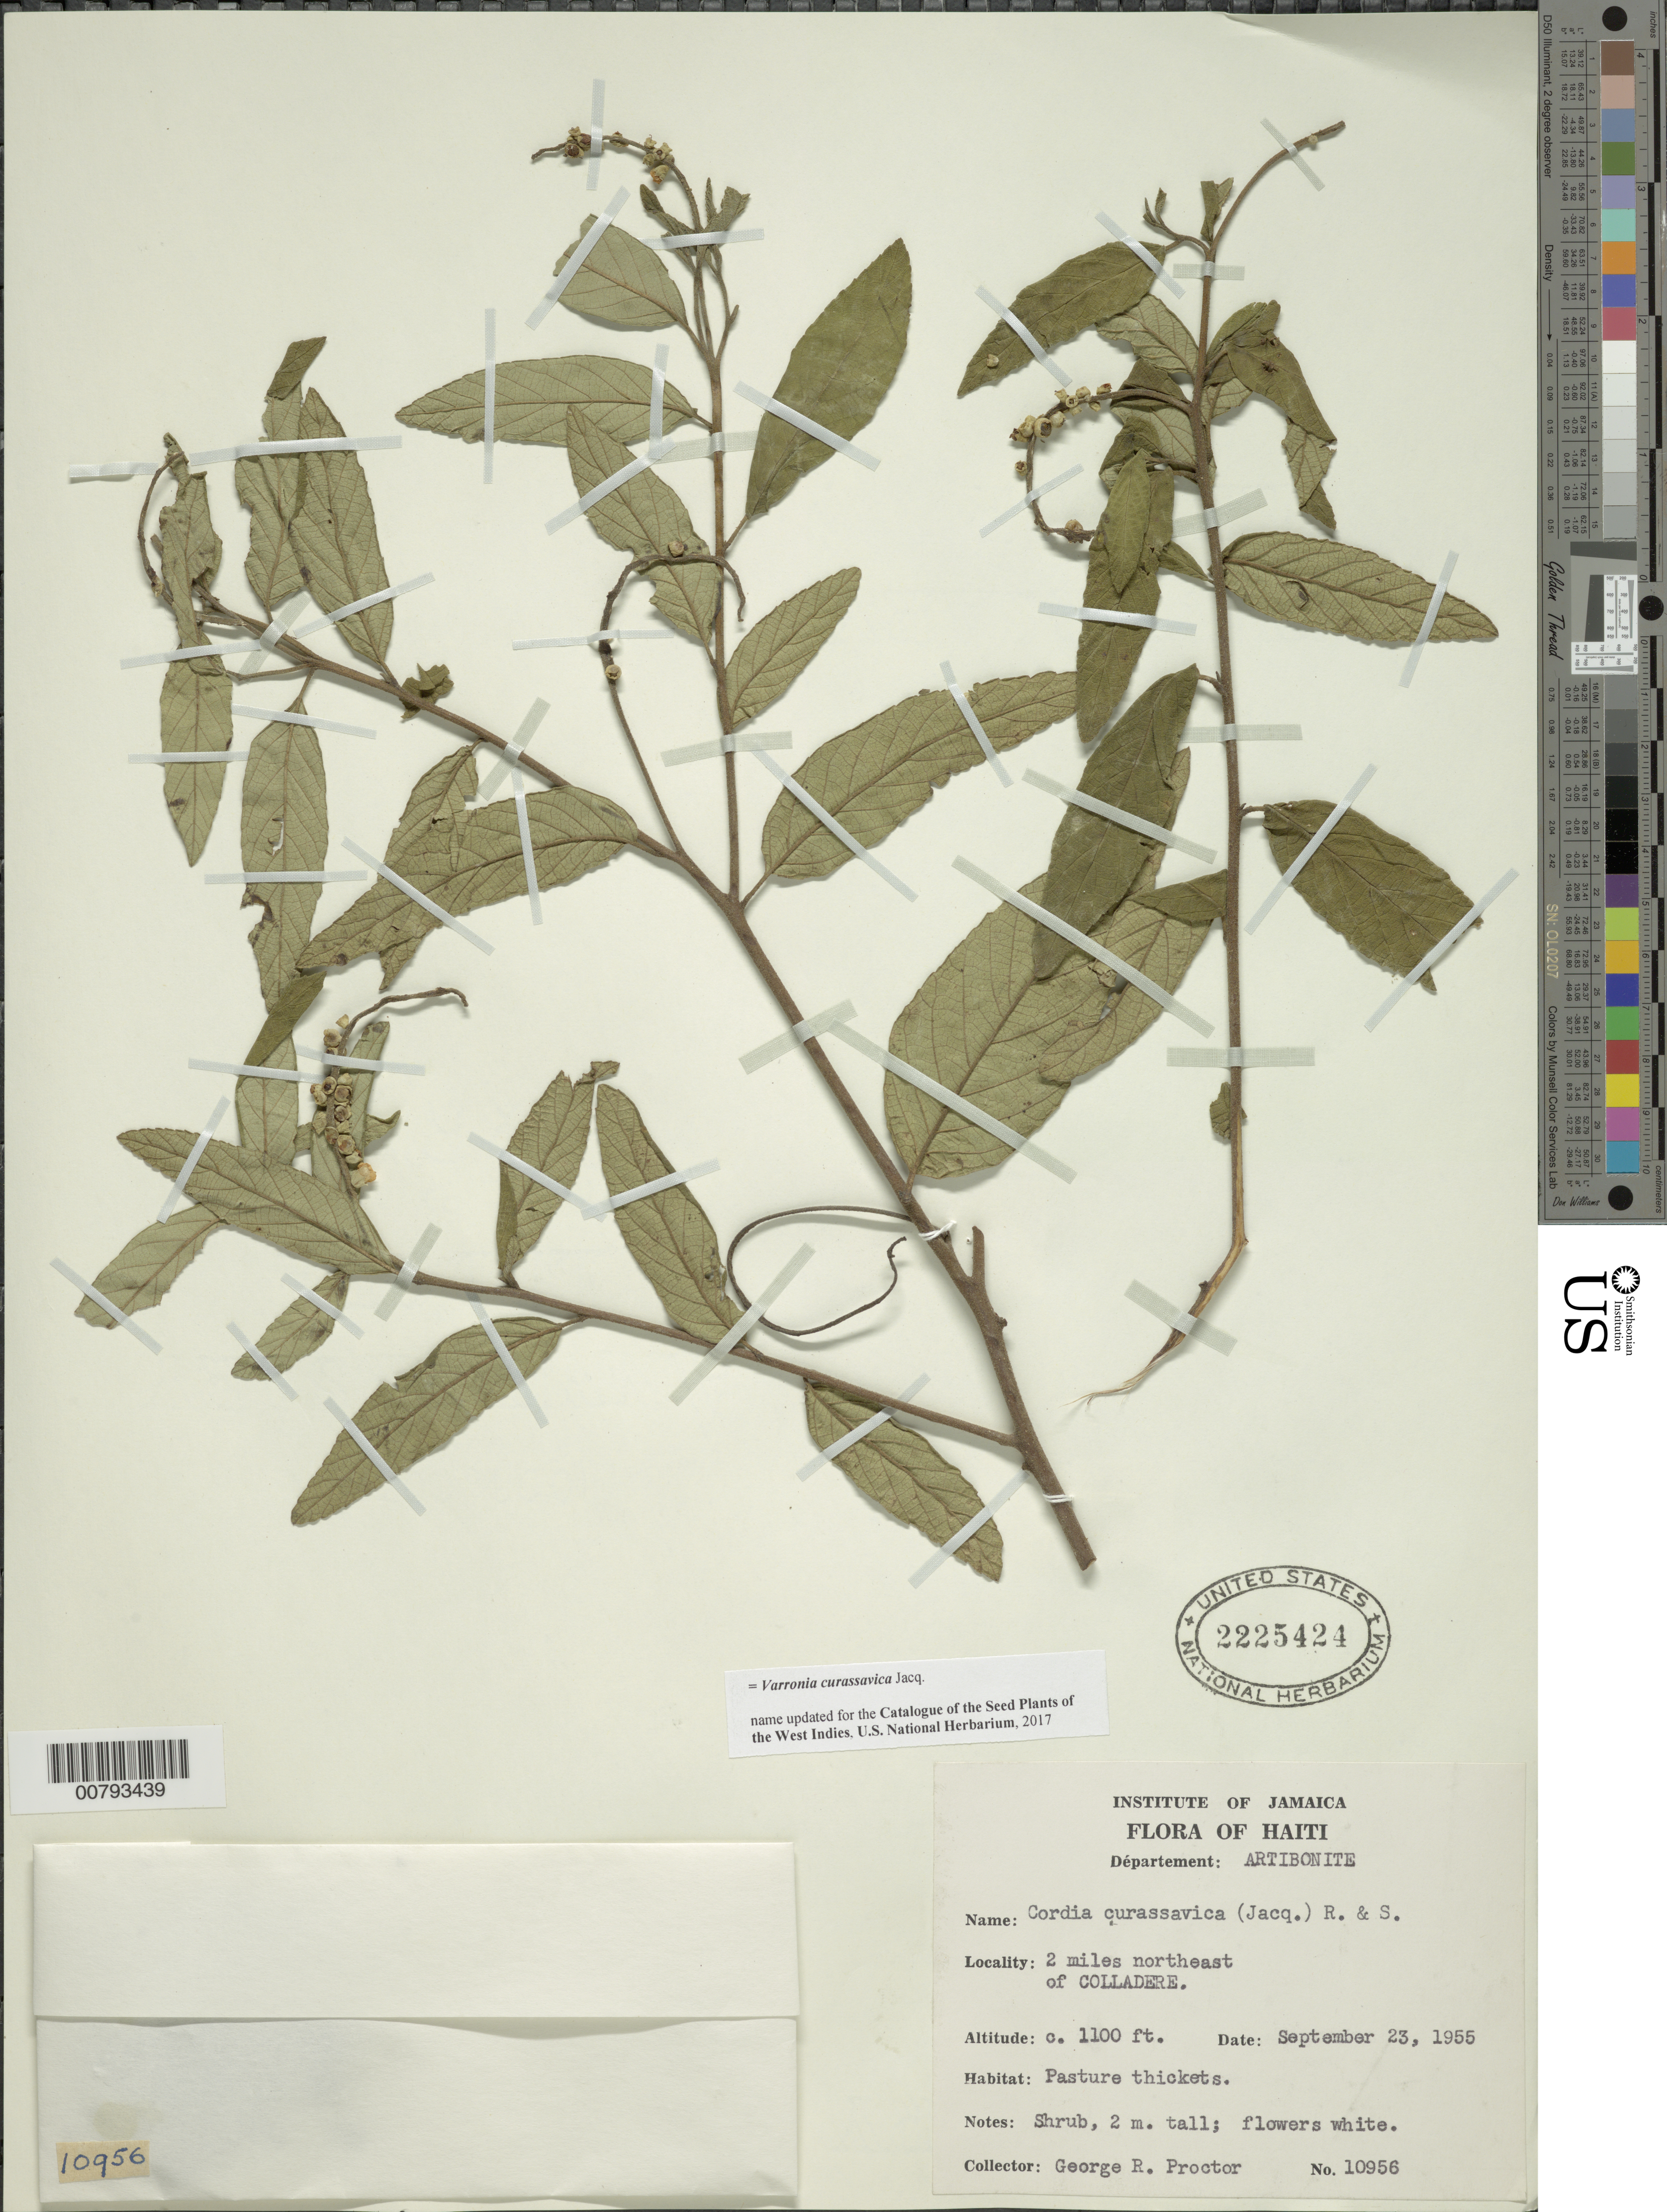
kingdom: Plantae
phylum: Tracheophyta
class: Magnoliopsida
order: Boraginales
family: Cordiaceae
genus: Varronia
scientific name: Varronia curassavica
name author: Jacq.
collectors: G. R. Proctor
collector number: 10956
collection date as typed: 23 Sep 1955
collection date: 1955-09-23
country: Haiti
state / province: Artibonite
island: Hispaniola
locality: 2 miles northeast of Colladere.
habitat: Pasture thickets.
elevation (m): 335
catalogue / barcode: US 2225424